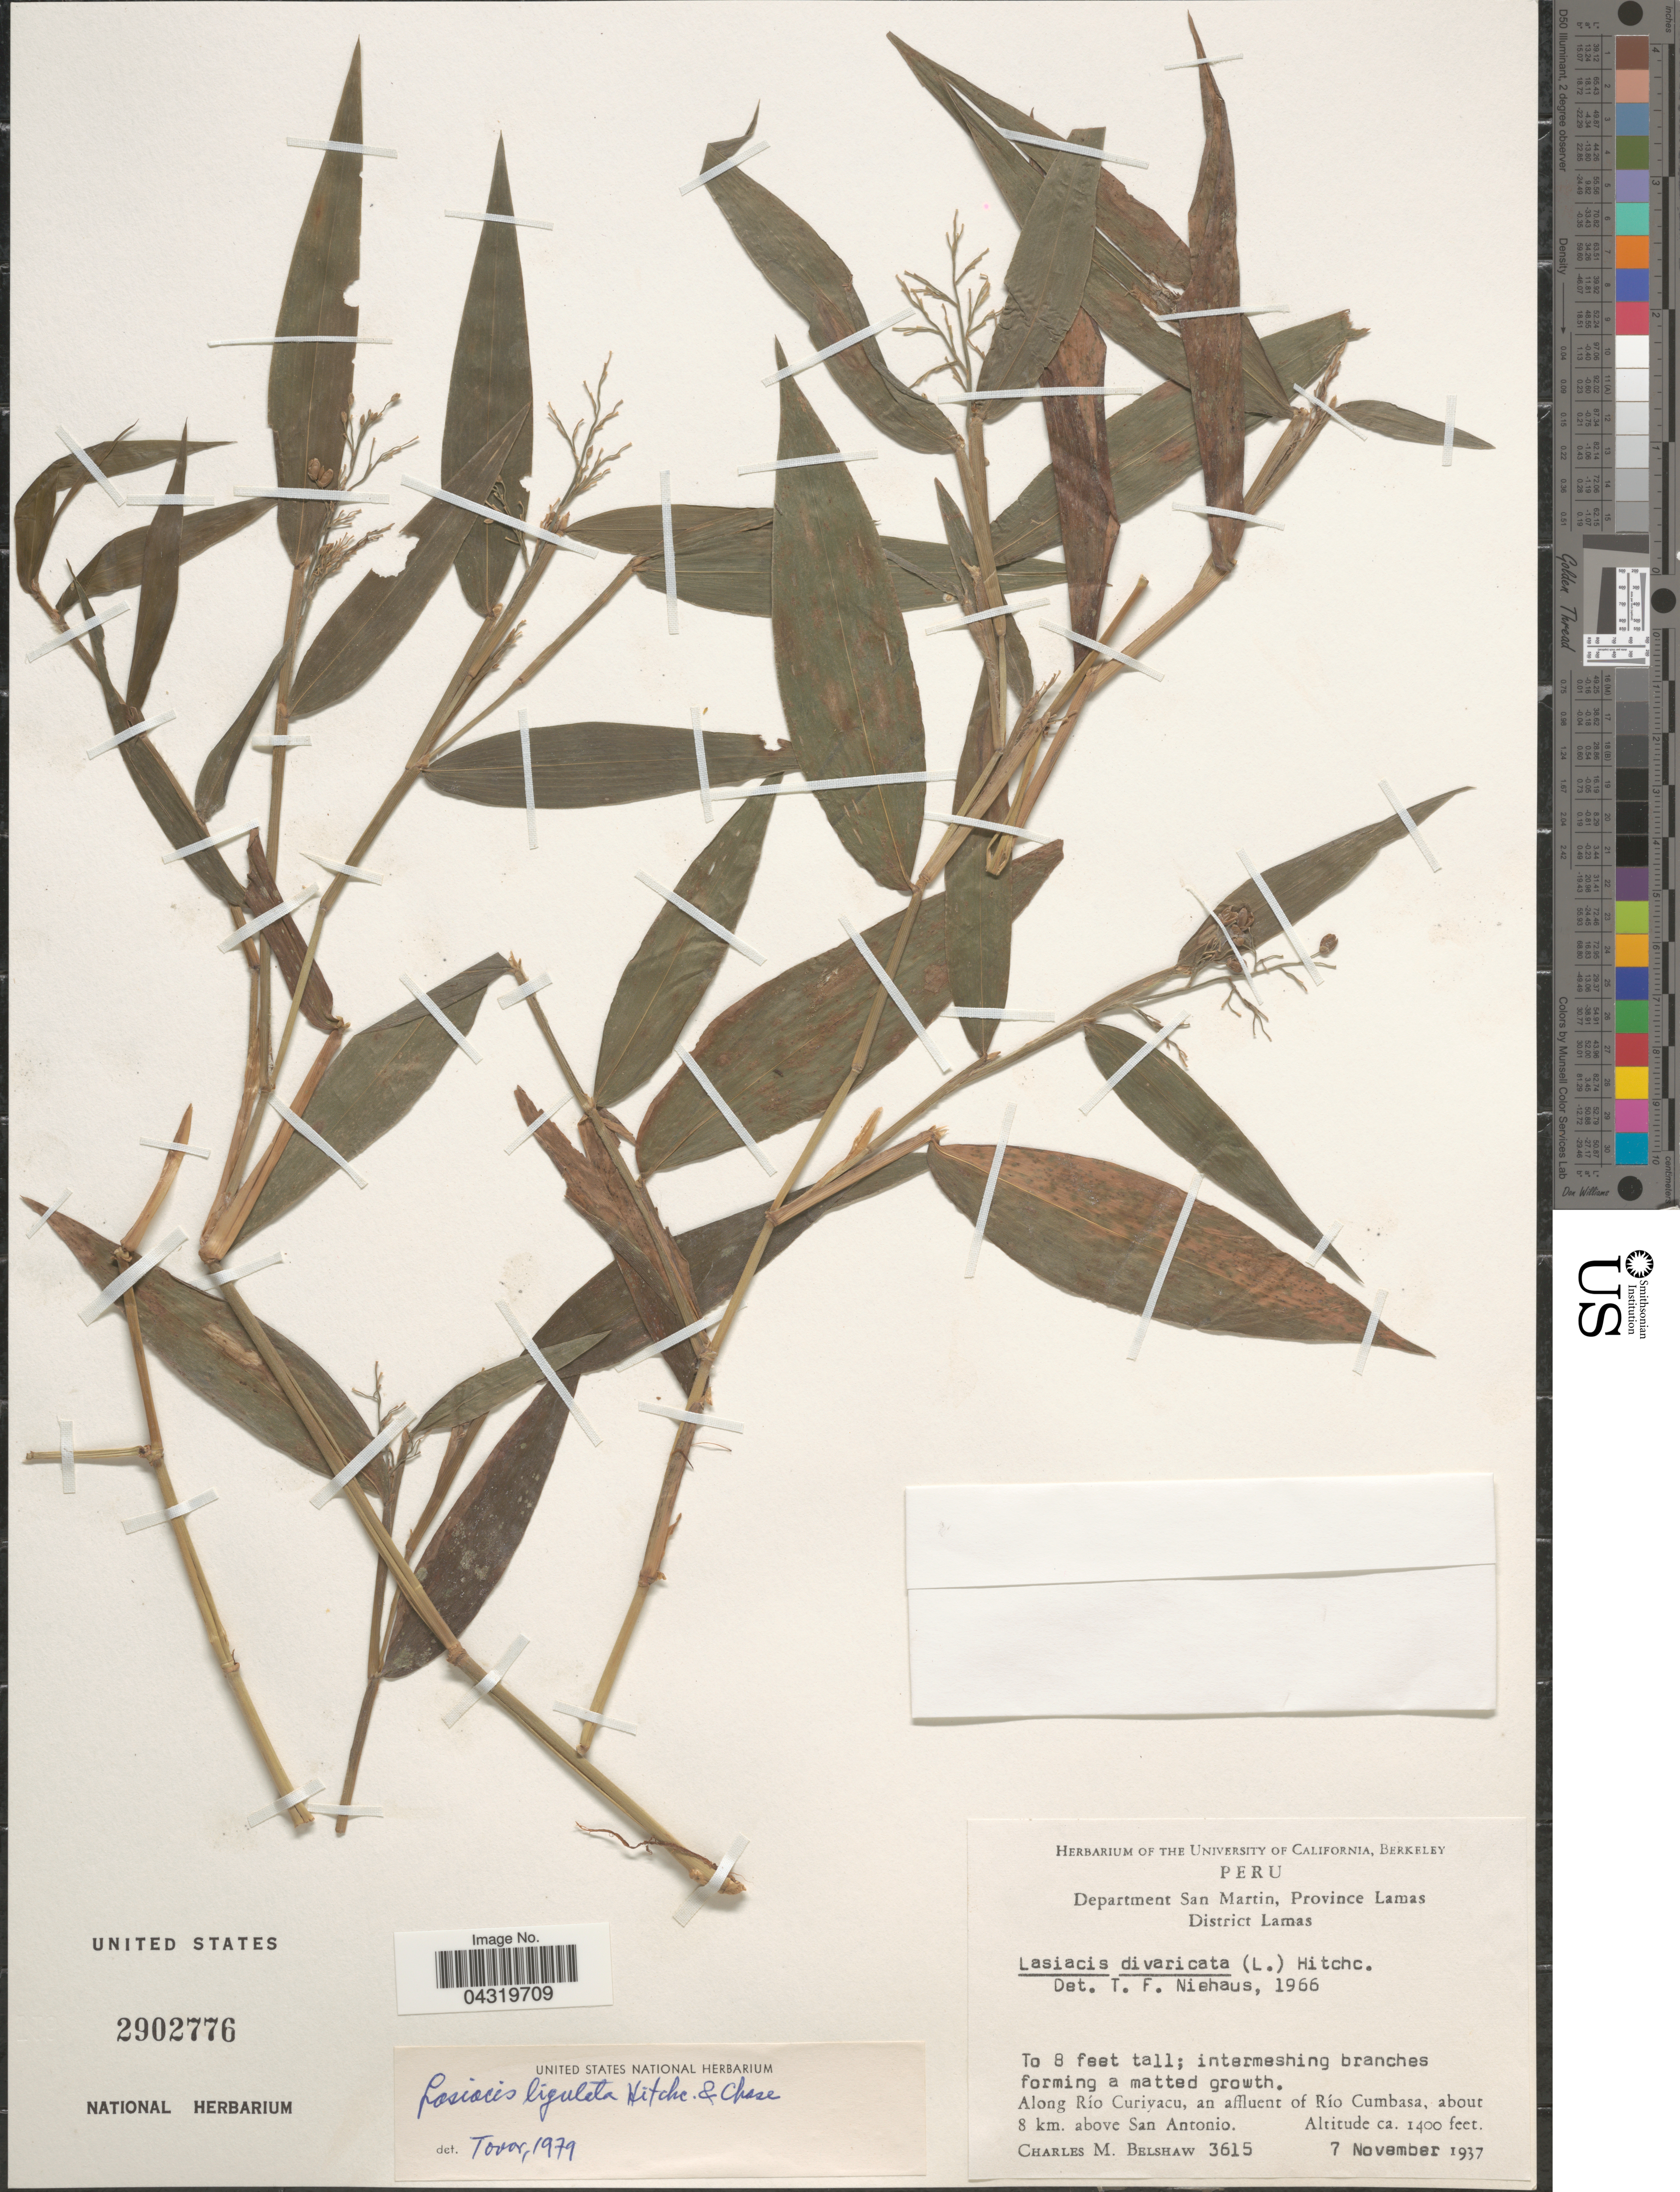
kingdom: Plantae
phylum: Tracheophyta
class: Liliopsida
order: Poales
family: Poaceae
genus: Lasiacis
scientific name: Lasiacis ligulata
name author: Hitchc. & Chase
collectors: C. Shaw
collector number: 3615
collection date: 1937-11-07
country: Peru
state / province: San Martín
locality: Department San Martin, Province Lamas. District Lamas. Along Rio Curiyacu, an affluent of Río Cumbasa, about 8 km. above San Antonio.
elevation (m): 427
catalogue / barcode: US 2902776